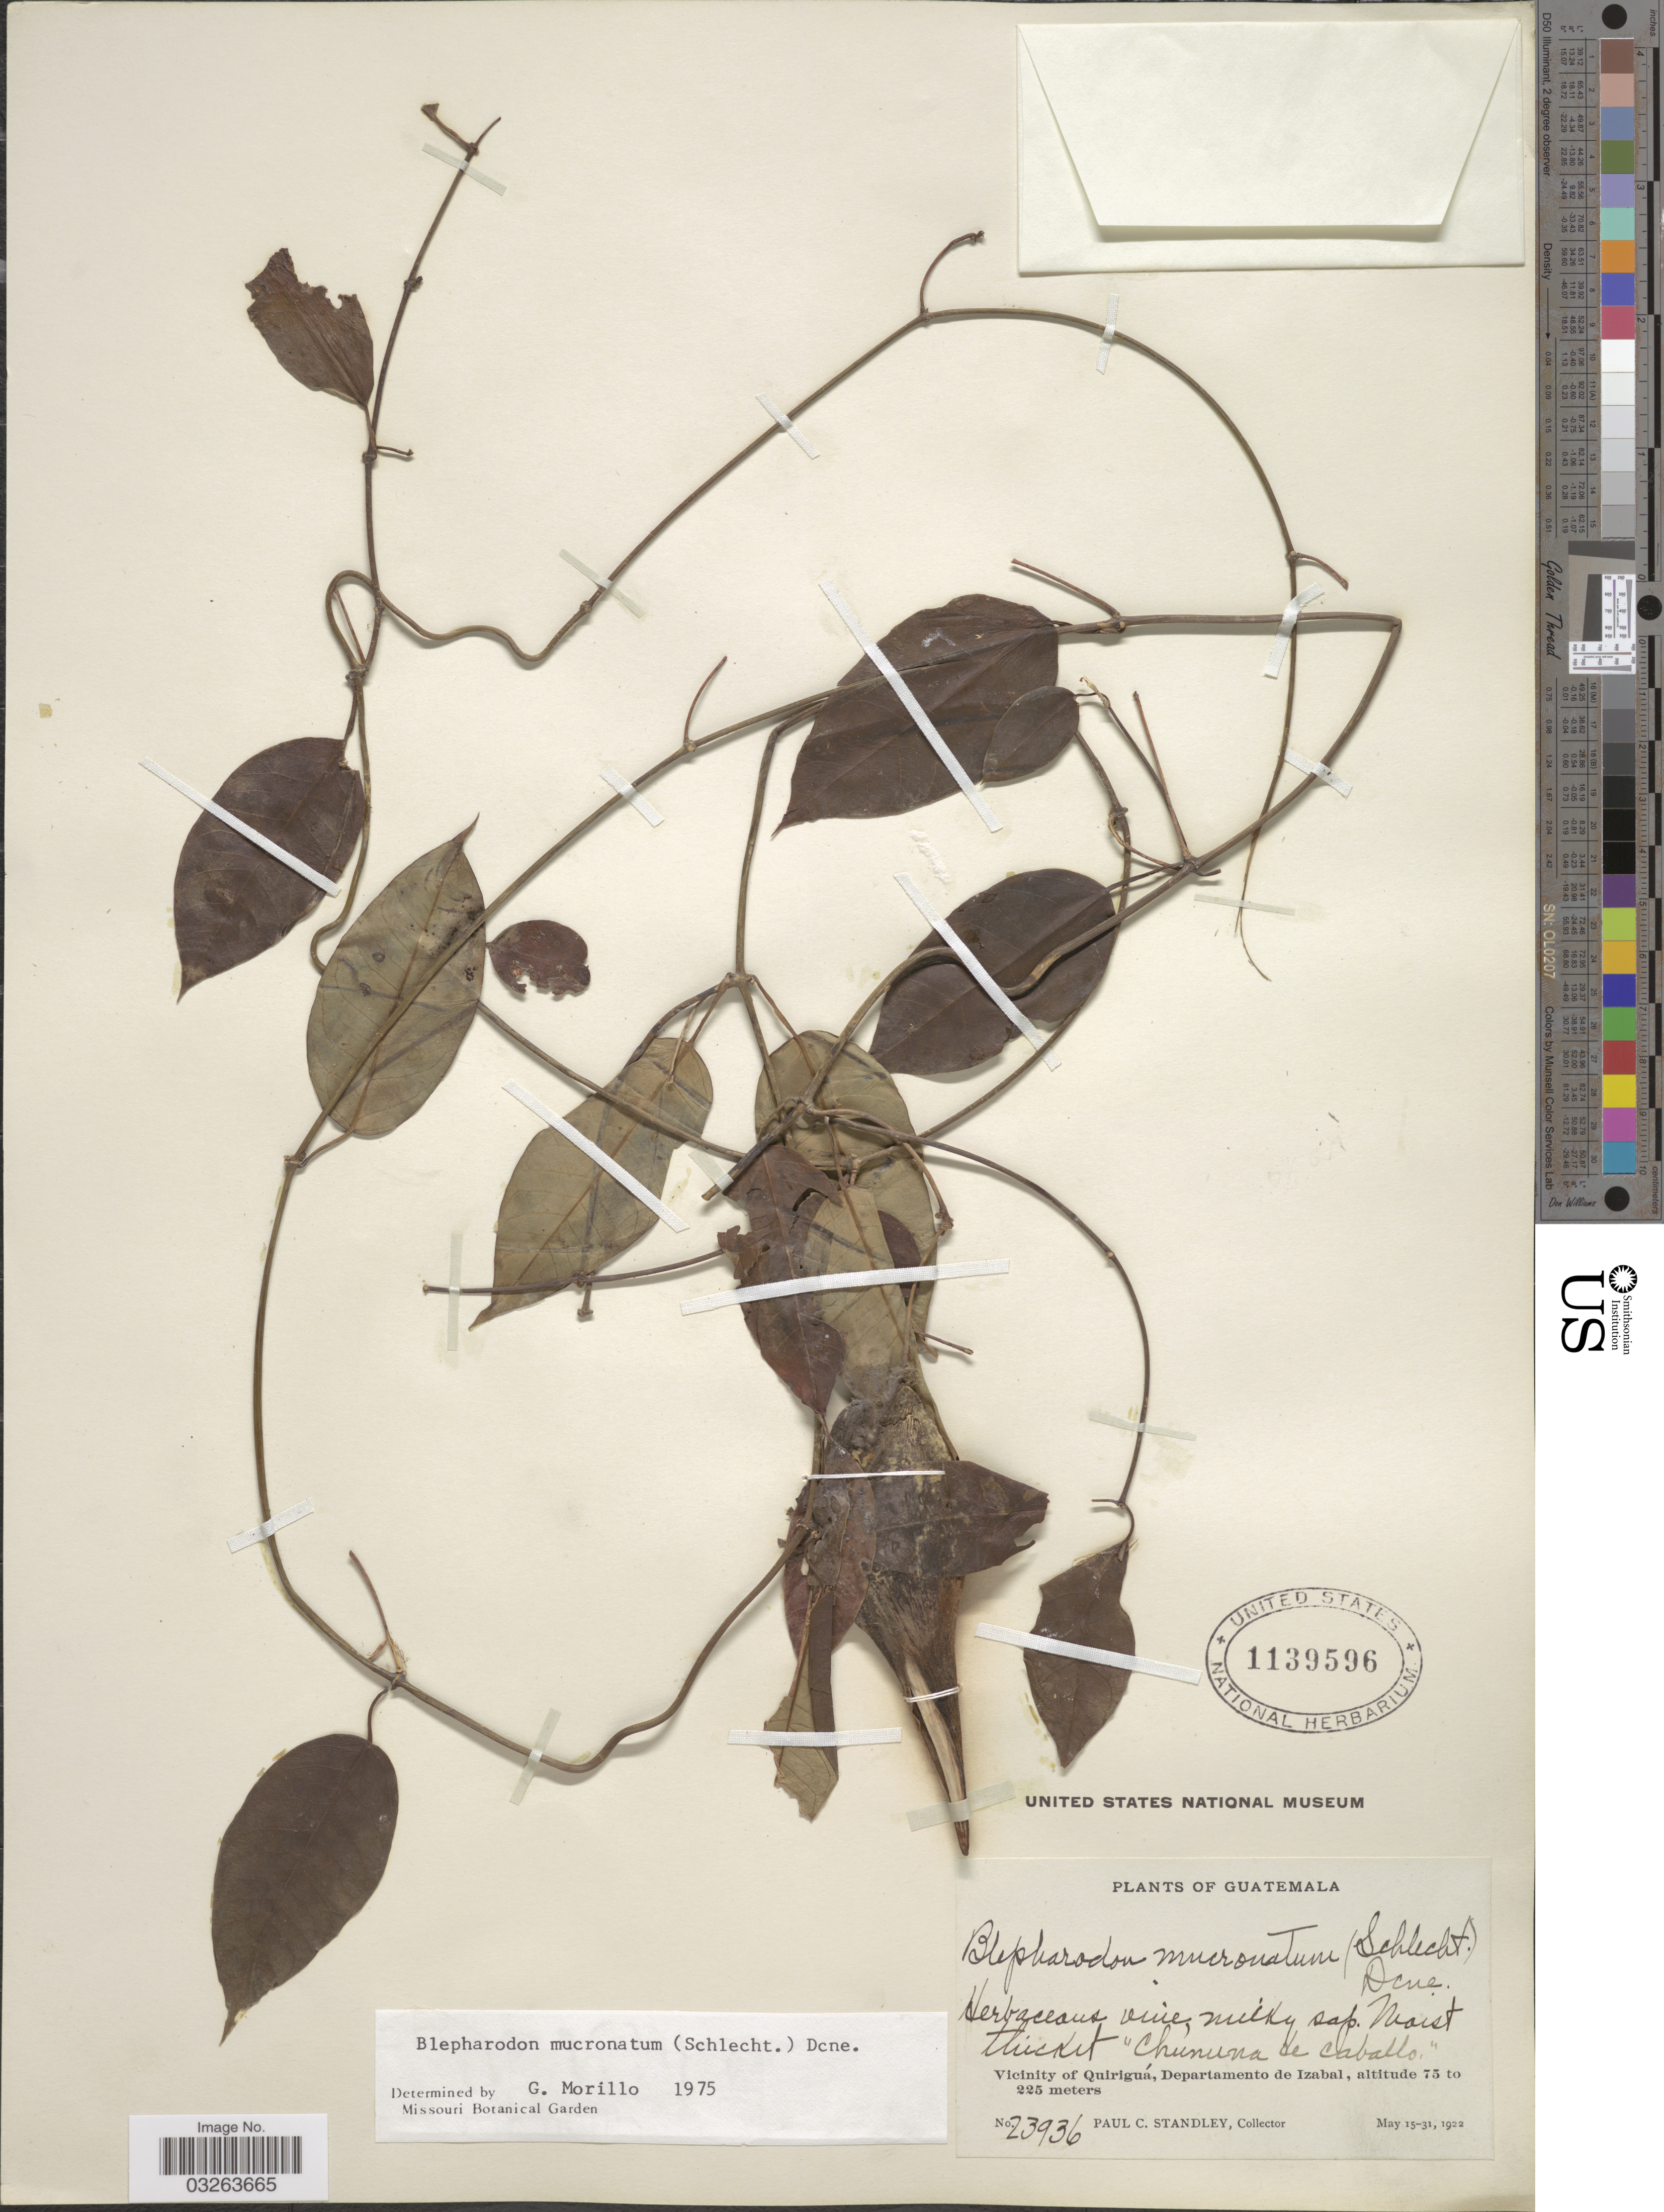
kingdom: Plantae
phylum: Tracheophyta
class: Magnoliopsida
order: Gentianales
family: Apocynaceae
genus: Blepharodon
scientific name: Blepharodon mucronatum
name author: (Schltdl.) Decne.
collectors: P. C. Standley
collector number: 23936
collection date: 1922-05-15/1922-05-31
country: Guatemala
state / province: Izabal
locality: Vicinity of Qurigúa, Departamento de Izabal.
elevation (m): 75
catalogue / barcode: US 1139596